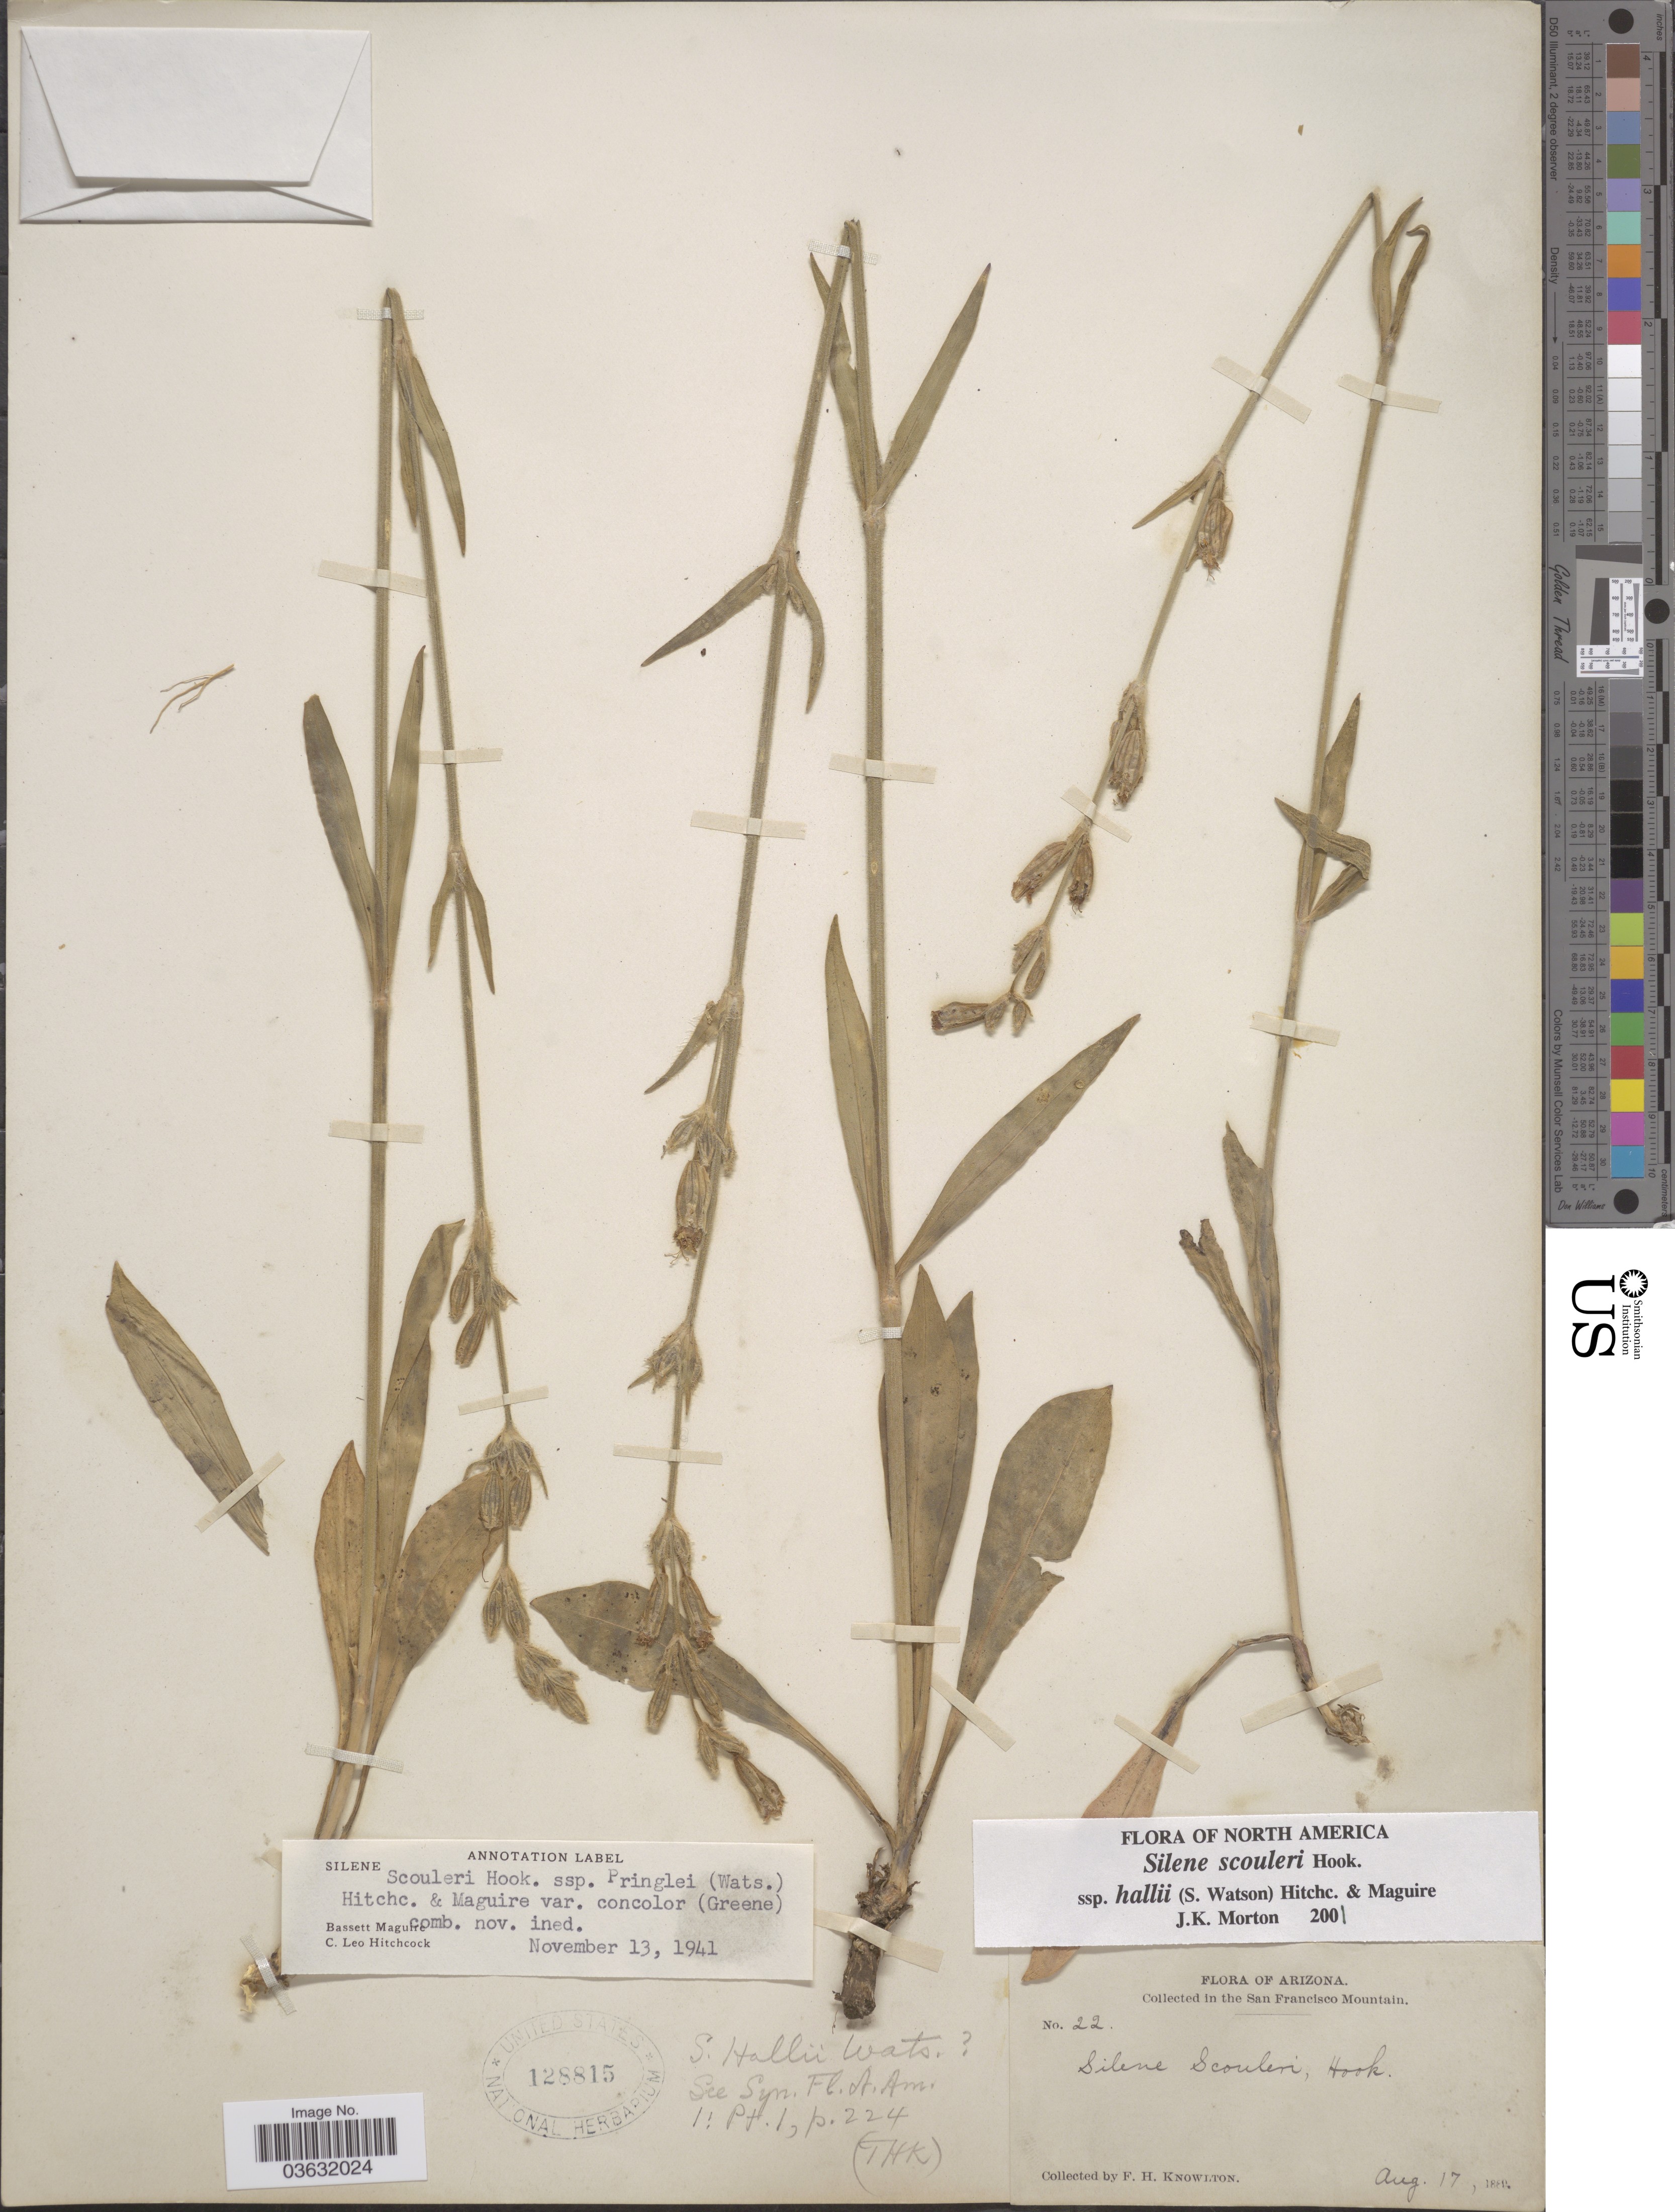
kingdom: Plantae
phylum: Tracheophyta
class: Magnoliopsida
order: Caryophyllales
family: Caryophyllaceae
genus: Silene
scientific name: Silene scouleri subsp. hallii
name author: (S. Watson) C.L. Hitchc. & Maguire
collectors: F. H. Knowlton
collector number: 22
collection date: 1889-08-17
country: United States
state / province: Arizona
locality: San Francisco Mountain.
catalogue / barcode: US 128815